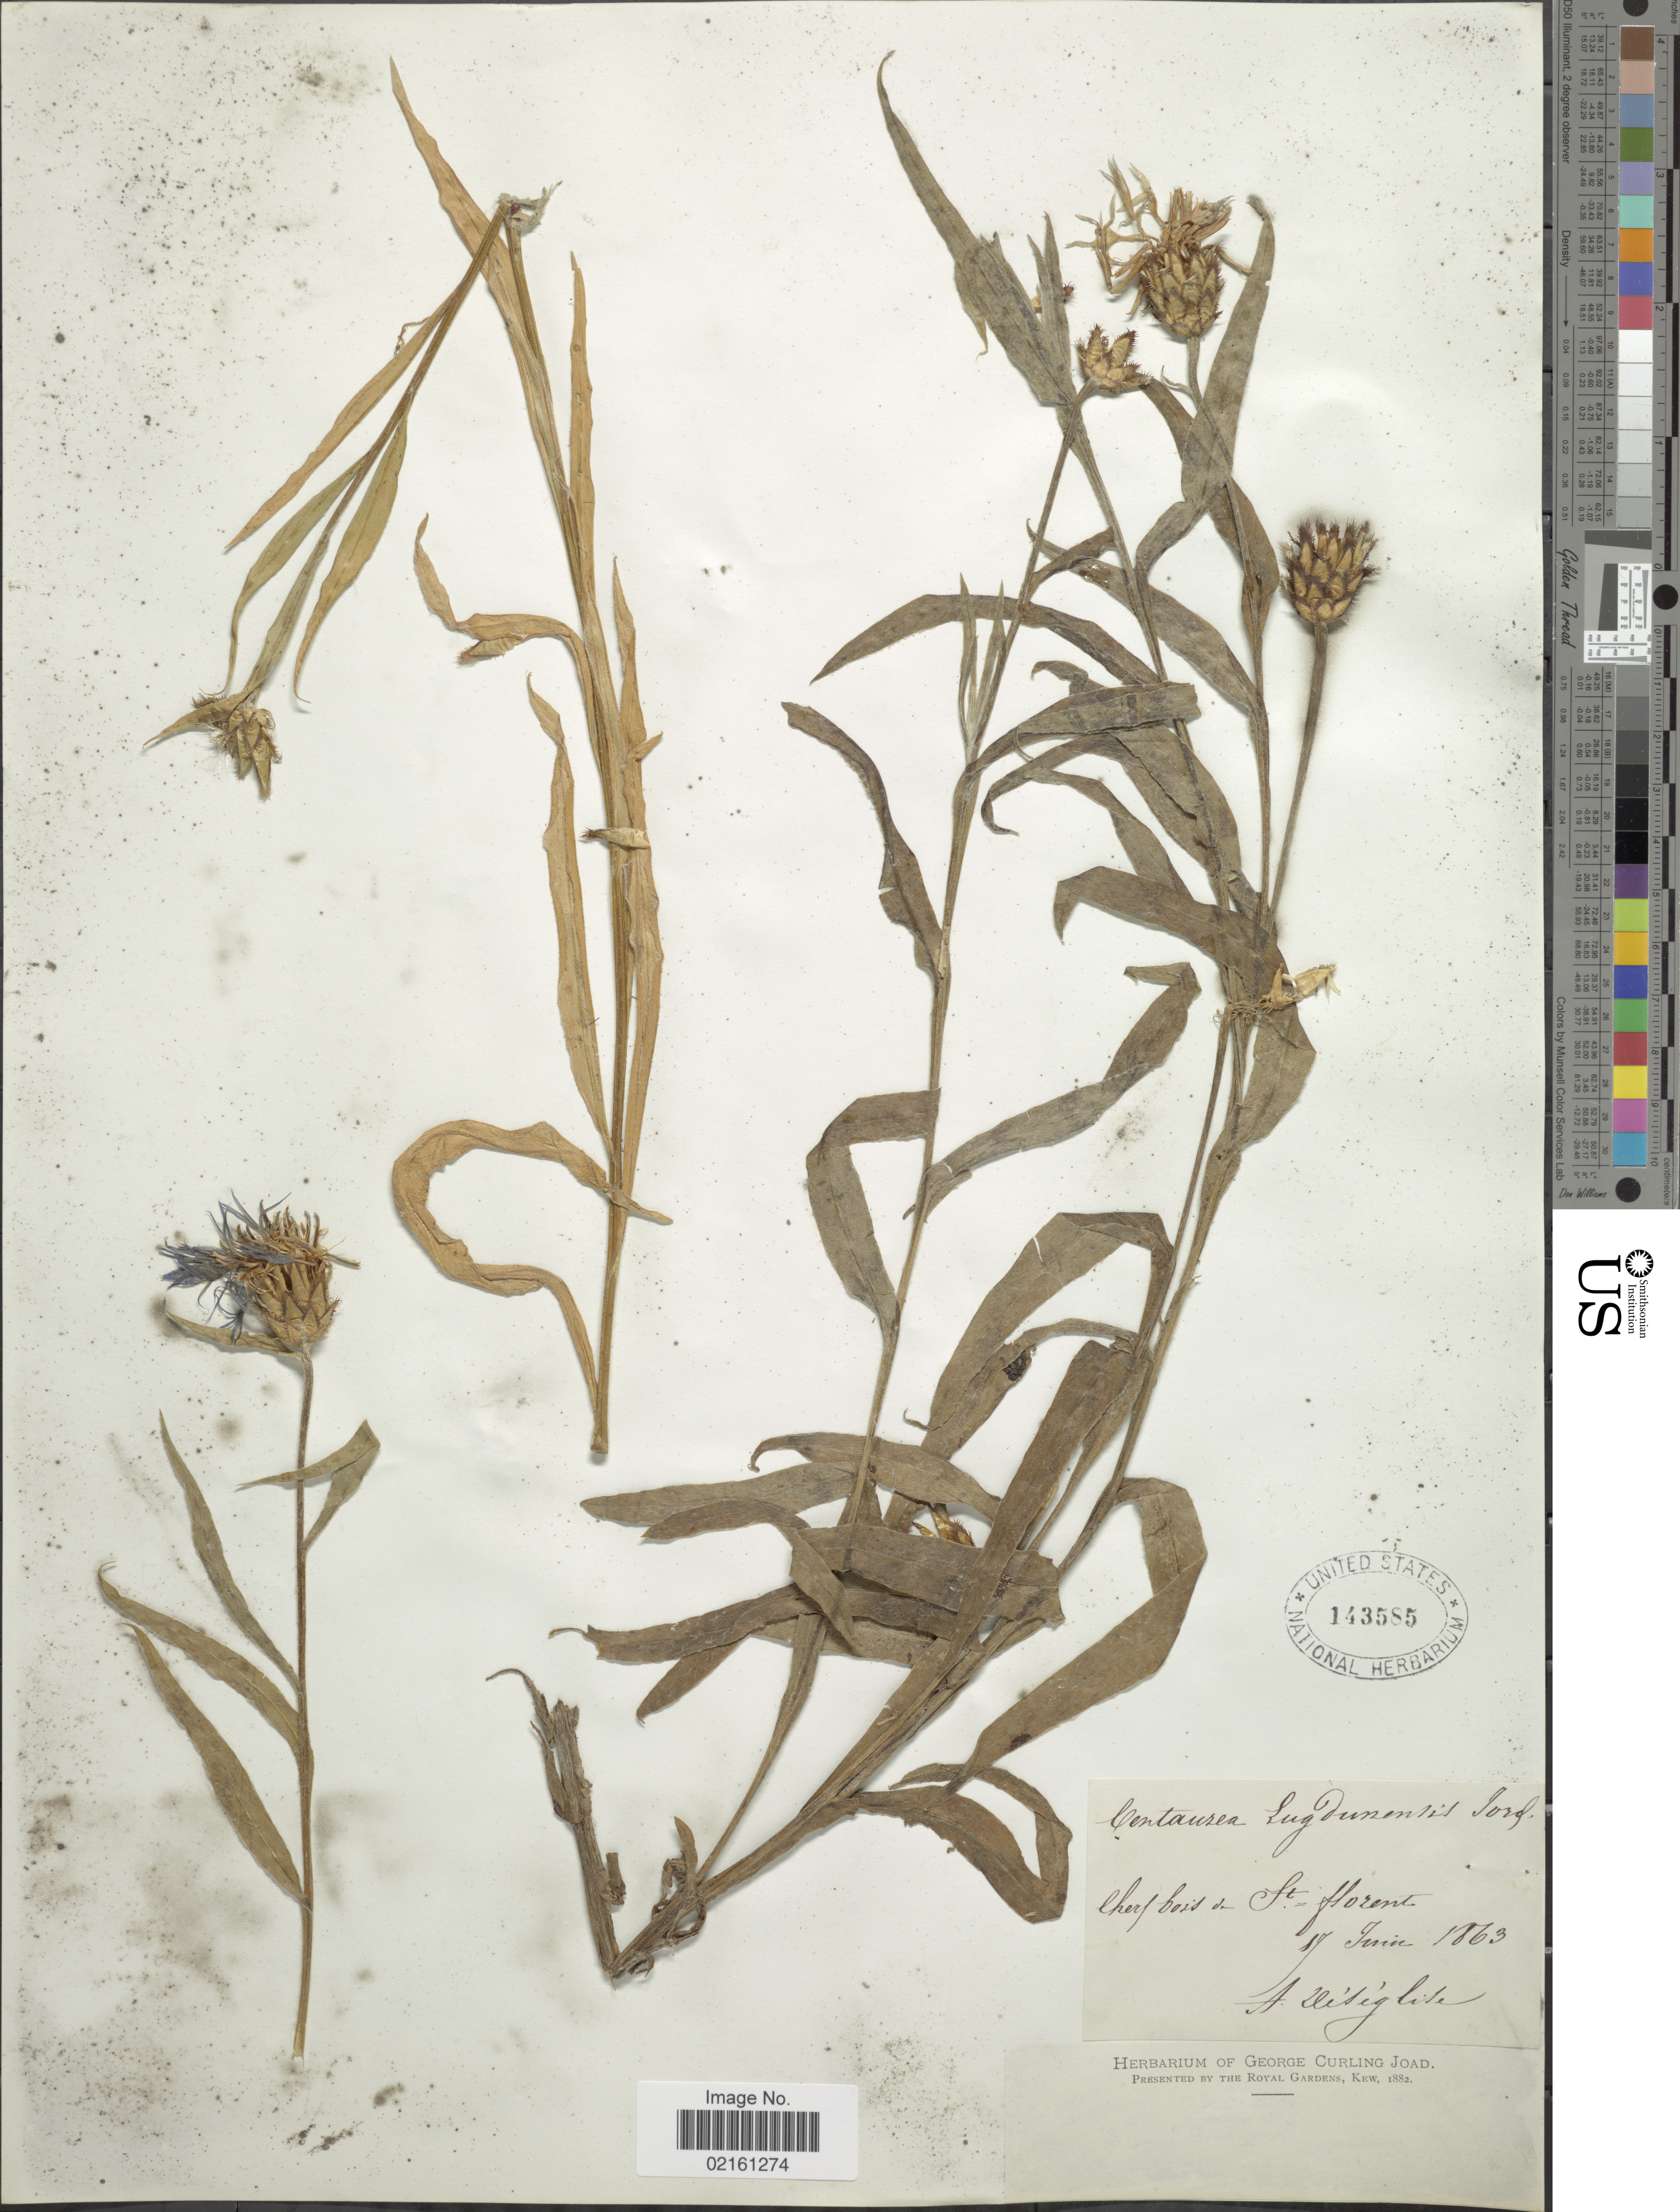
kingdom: Plantae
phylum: Tracheophyta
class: Magnoliopsida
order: Asterales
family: Asteraceae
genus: Centaurea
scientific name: Centaurea lugdunensis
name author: Jord.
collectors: A. Disiglise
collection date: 1863-06-17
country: France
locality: Cherf [interpreted] bois de St. Florent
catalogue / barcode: US 143585